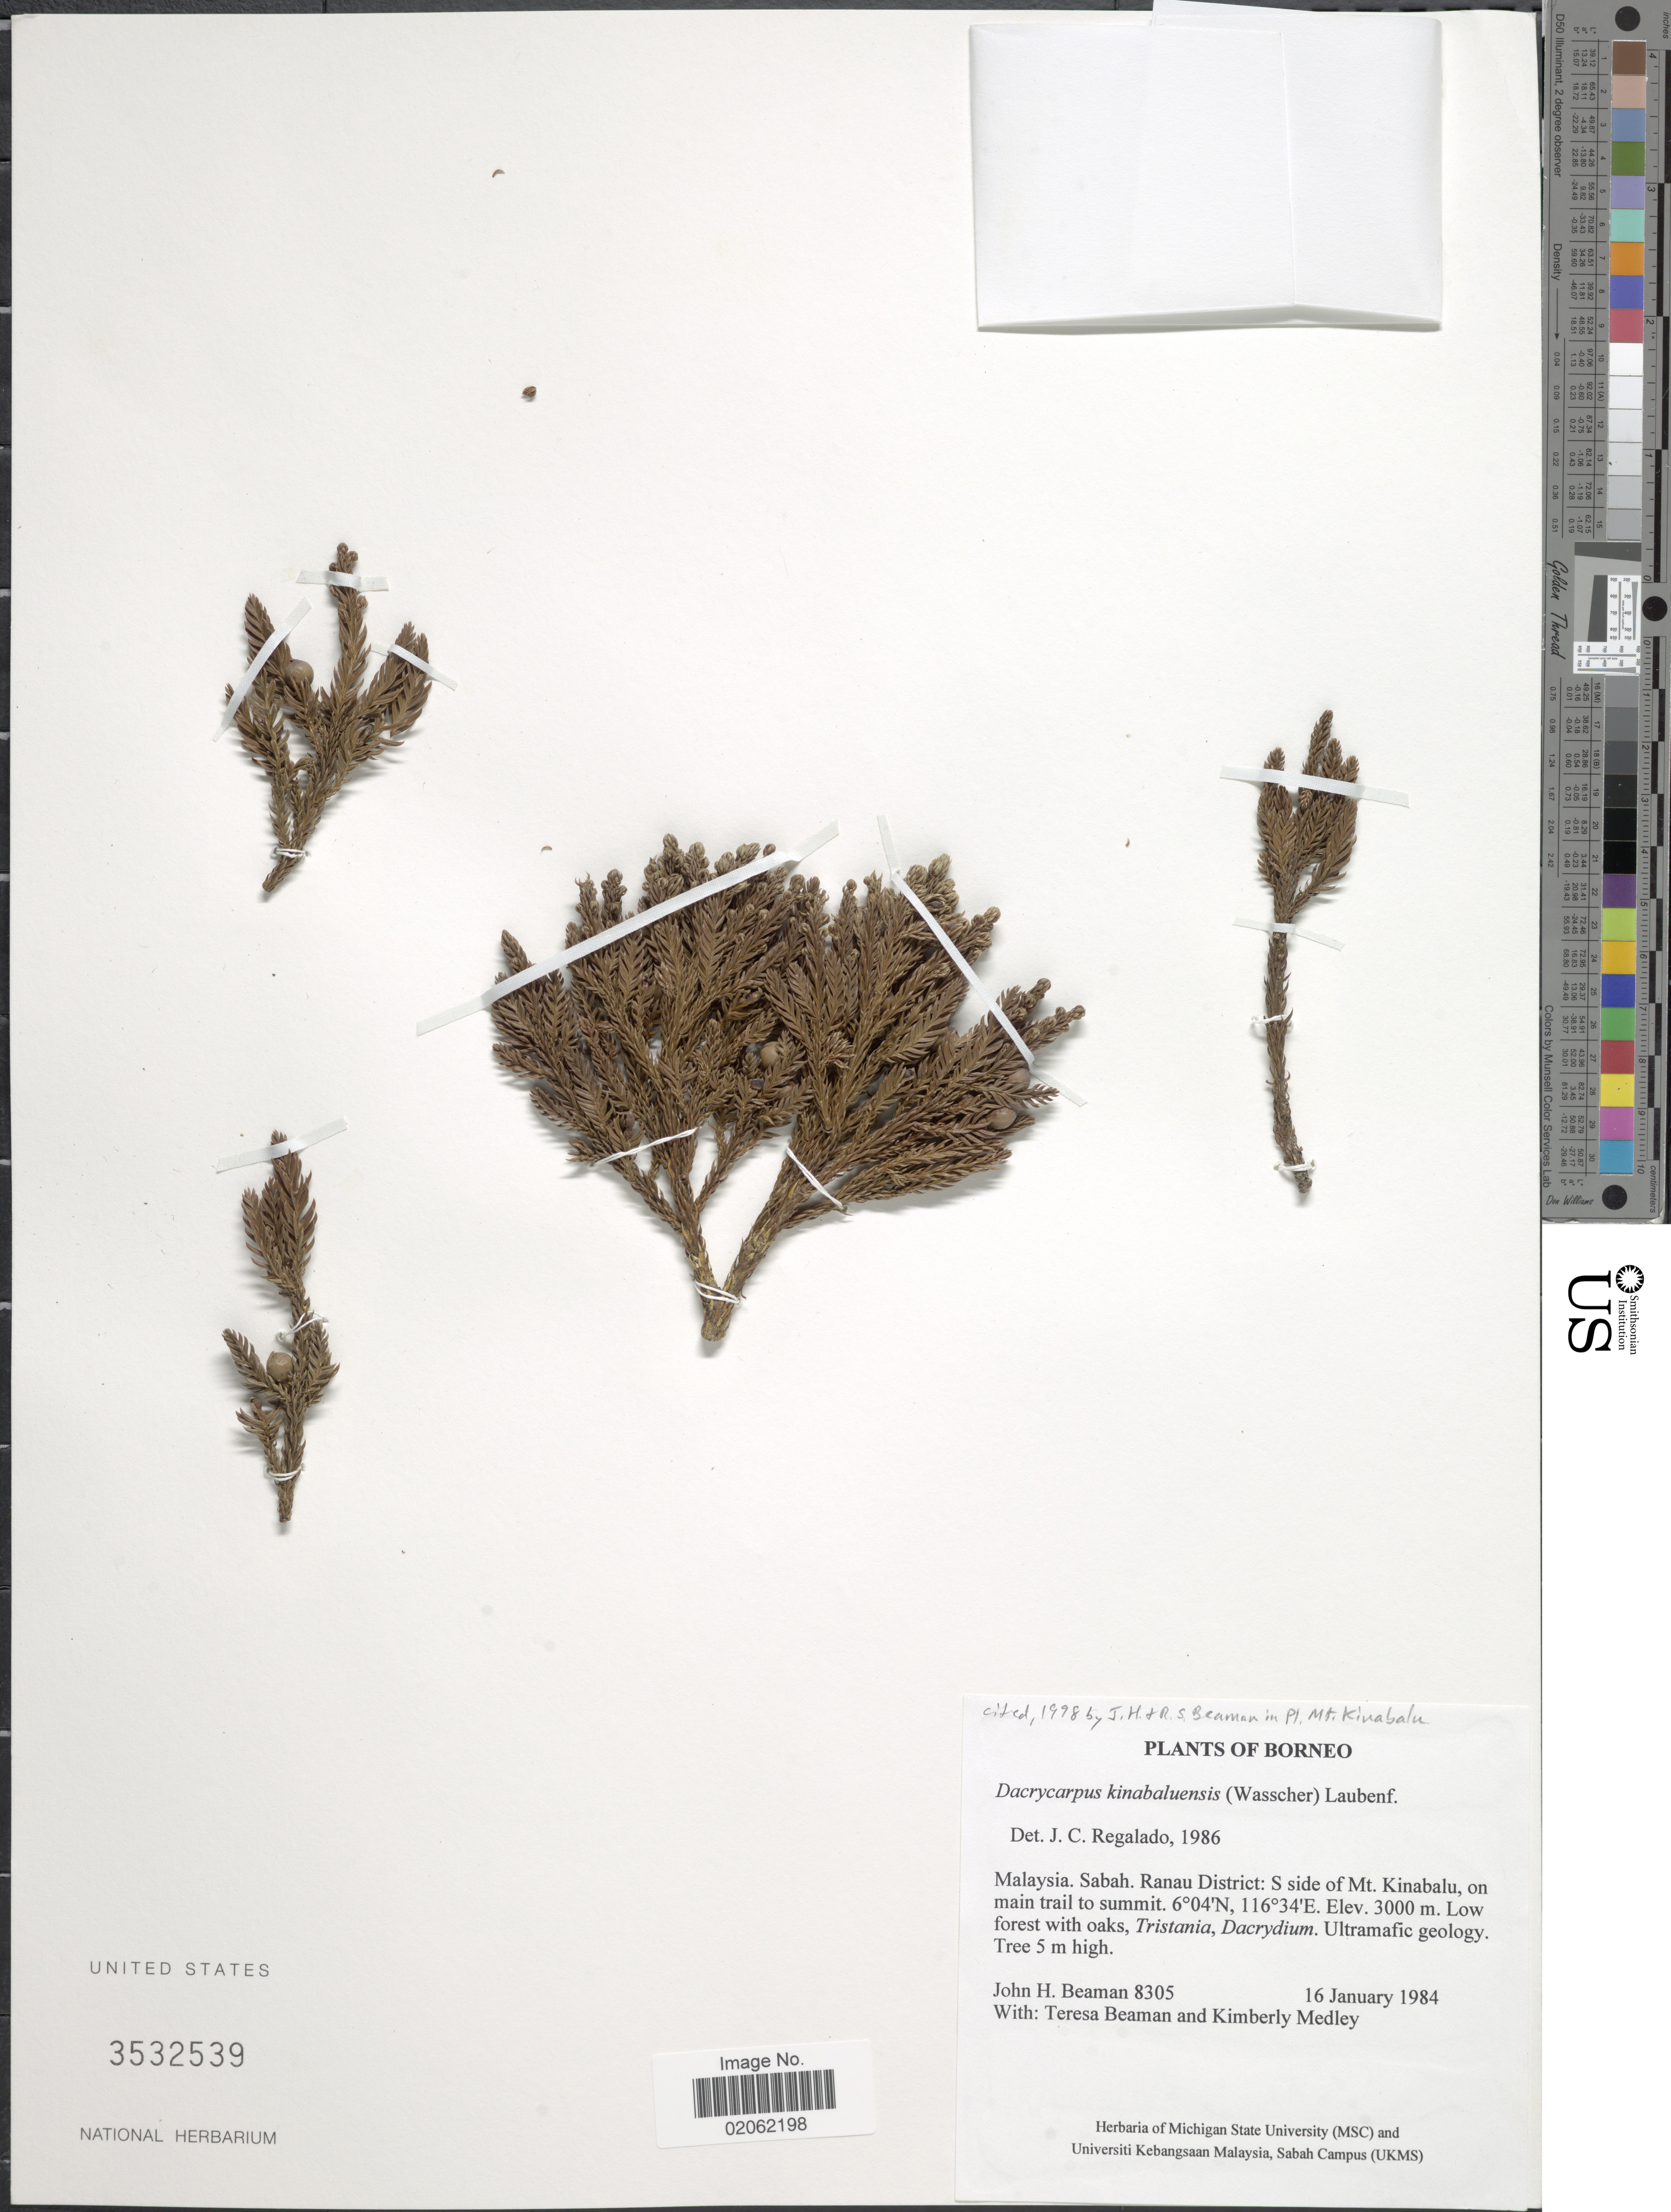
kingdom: Plantae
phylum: Tracheophyta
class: Pinopsida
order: Pinales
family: Podocarpaceae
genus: Dacrycarpus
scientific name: Dacrycarpus kinabaluensis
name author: (Wasscher) de Laub.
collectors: J. H. Beaman, T. Beaman & K. Medley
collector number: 8305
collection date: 1984-01-16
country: Malaysia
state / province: Sabah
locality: Ranau District: S side of Mt Kinabalu, on main trail to summit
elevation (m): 3000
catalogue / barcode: US 3532539